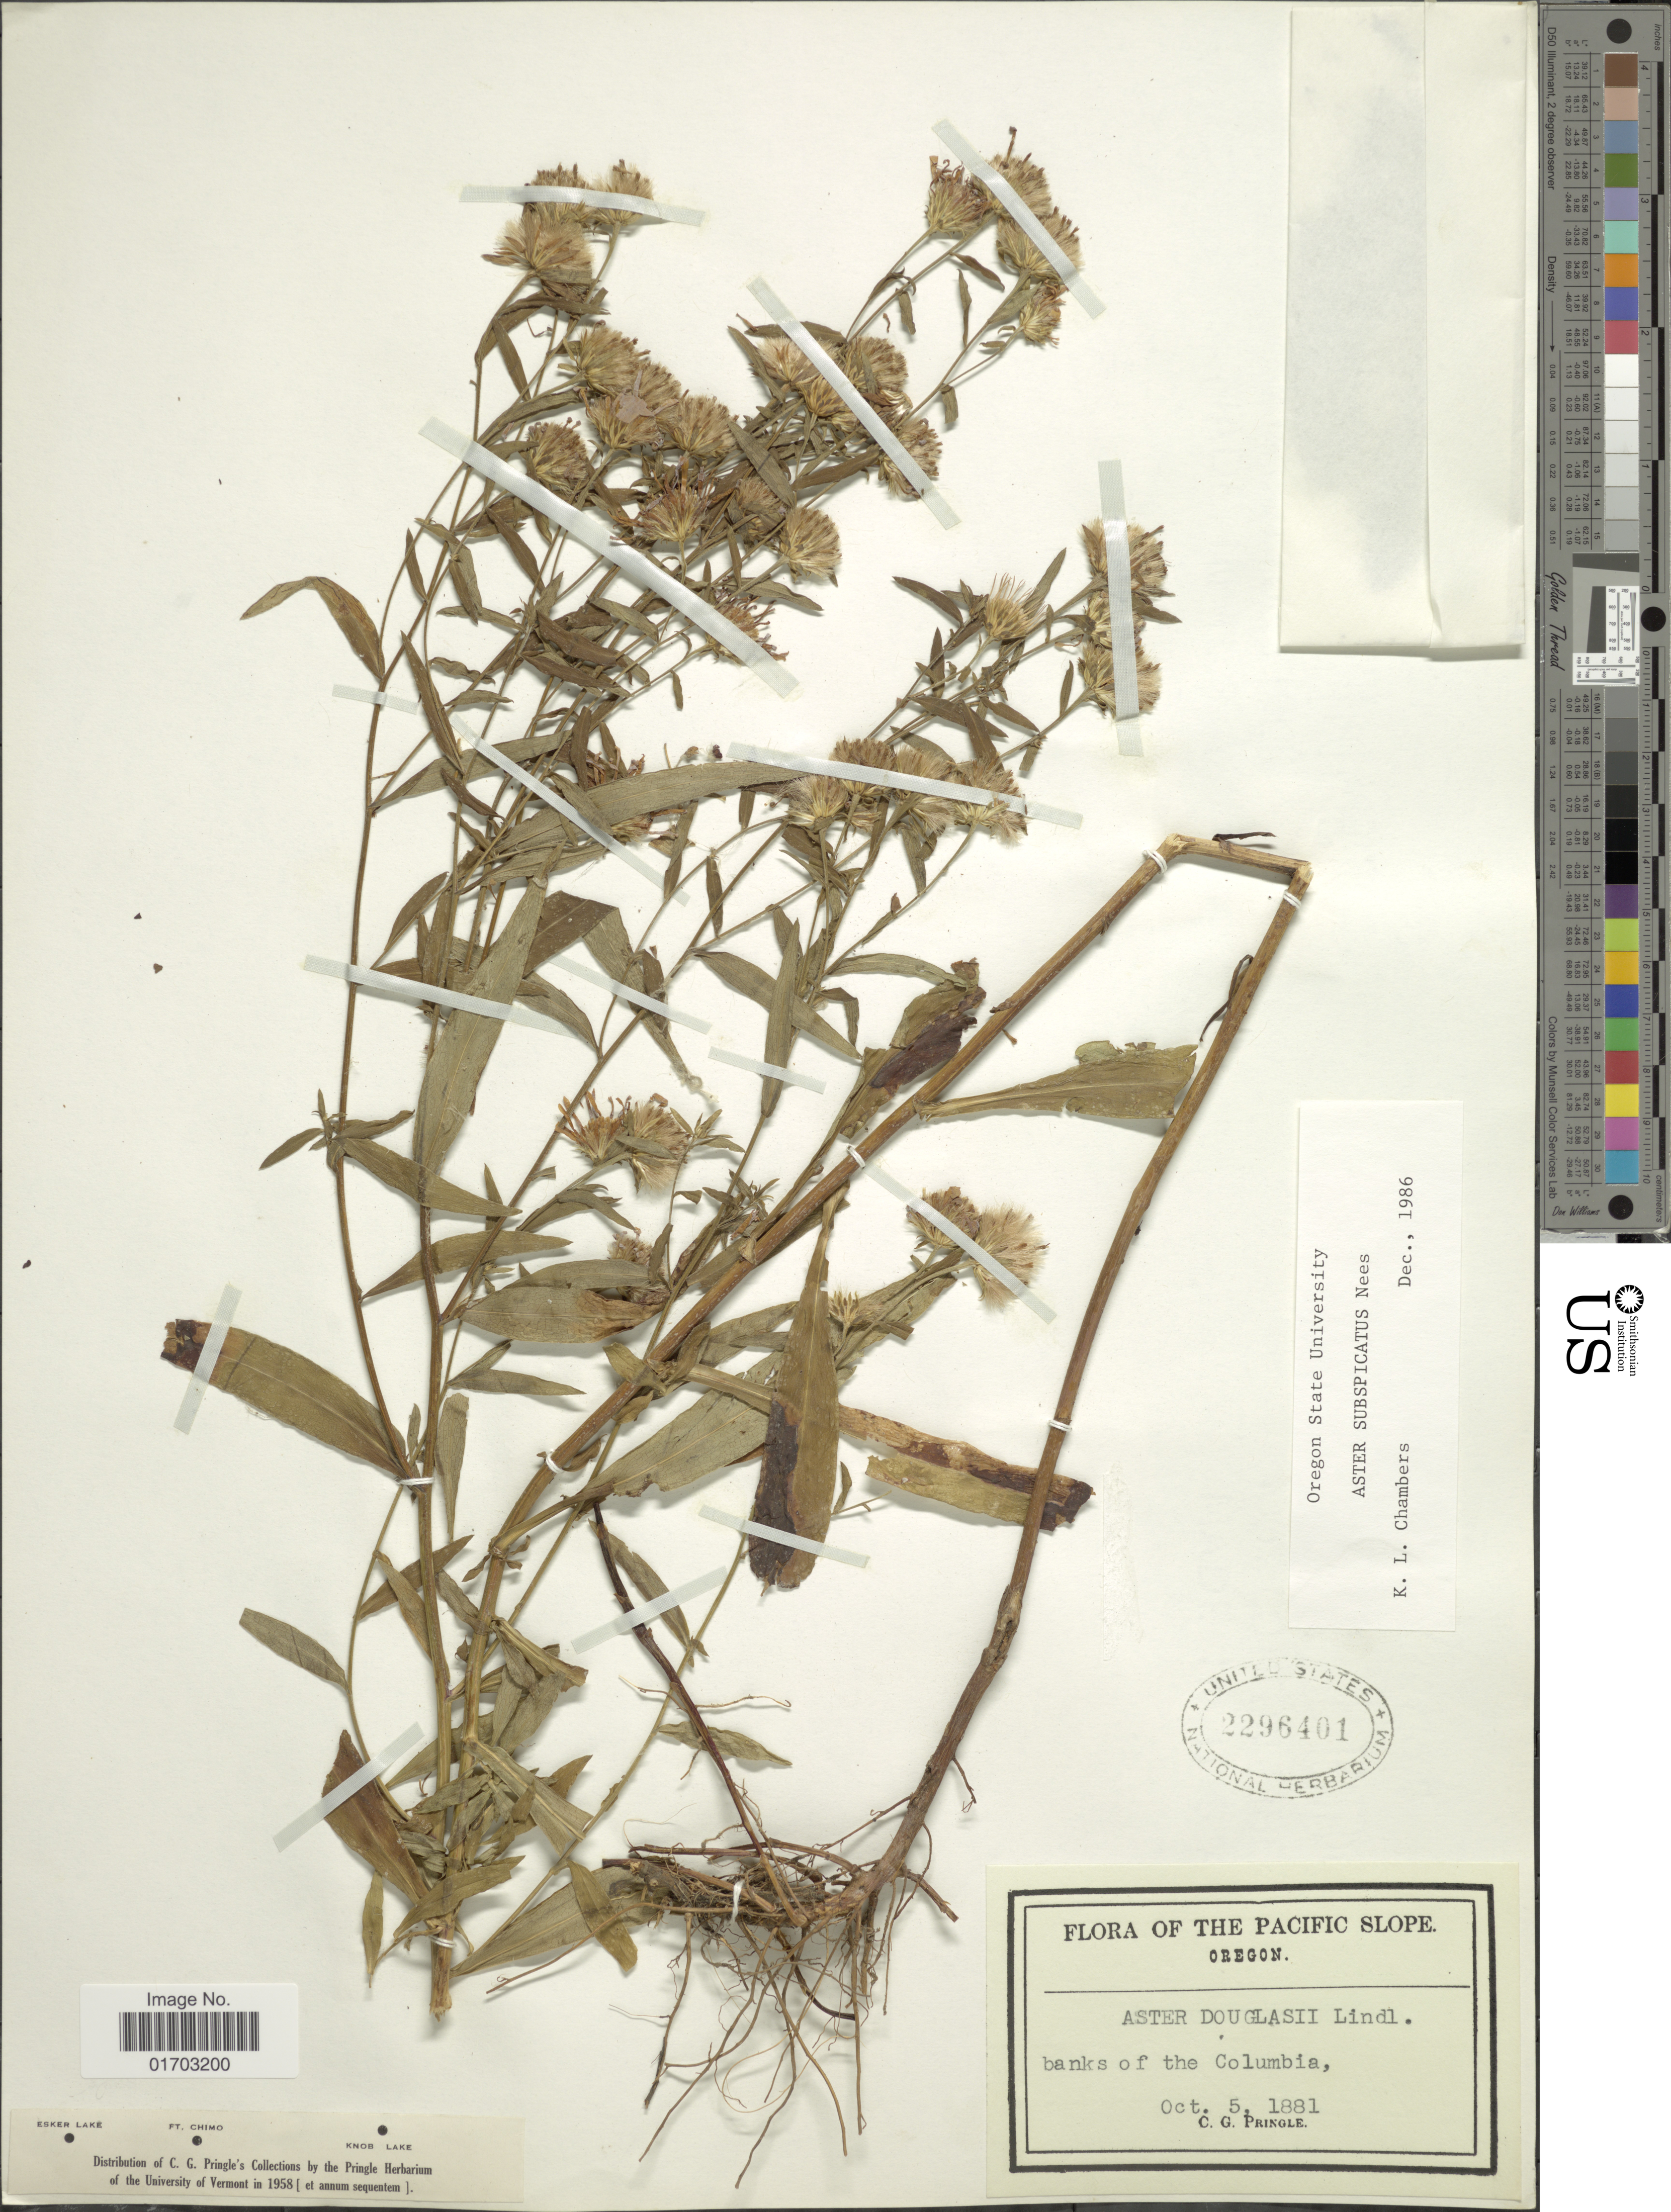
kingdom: Plantae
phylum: Tracheophyta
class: Magnoliopsida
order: Asterales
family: Asteraceae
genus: Symphyotrichum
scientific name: Symphyotrichum subspicatum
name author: (Nees) G.L. Nesom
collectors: C. G. Pringle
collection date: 1881-10-05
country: United States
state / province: Oregon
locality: Pacific slope, banks of the Columbia.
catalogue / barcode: US 2296401